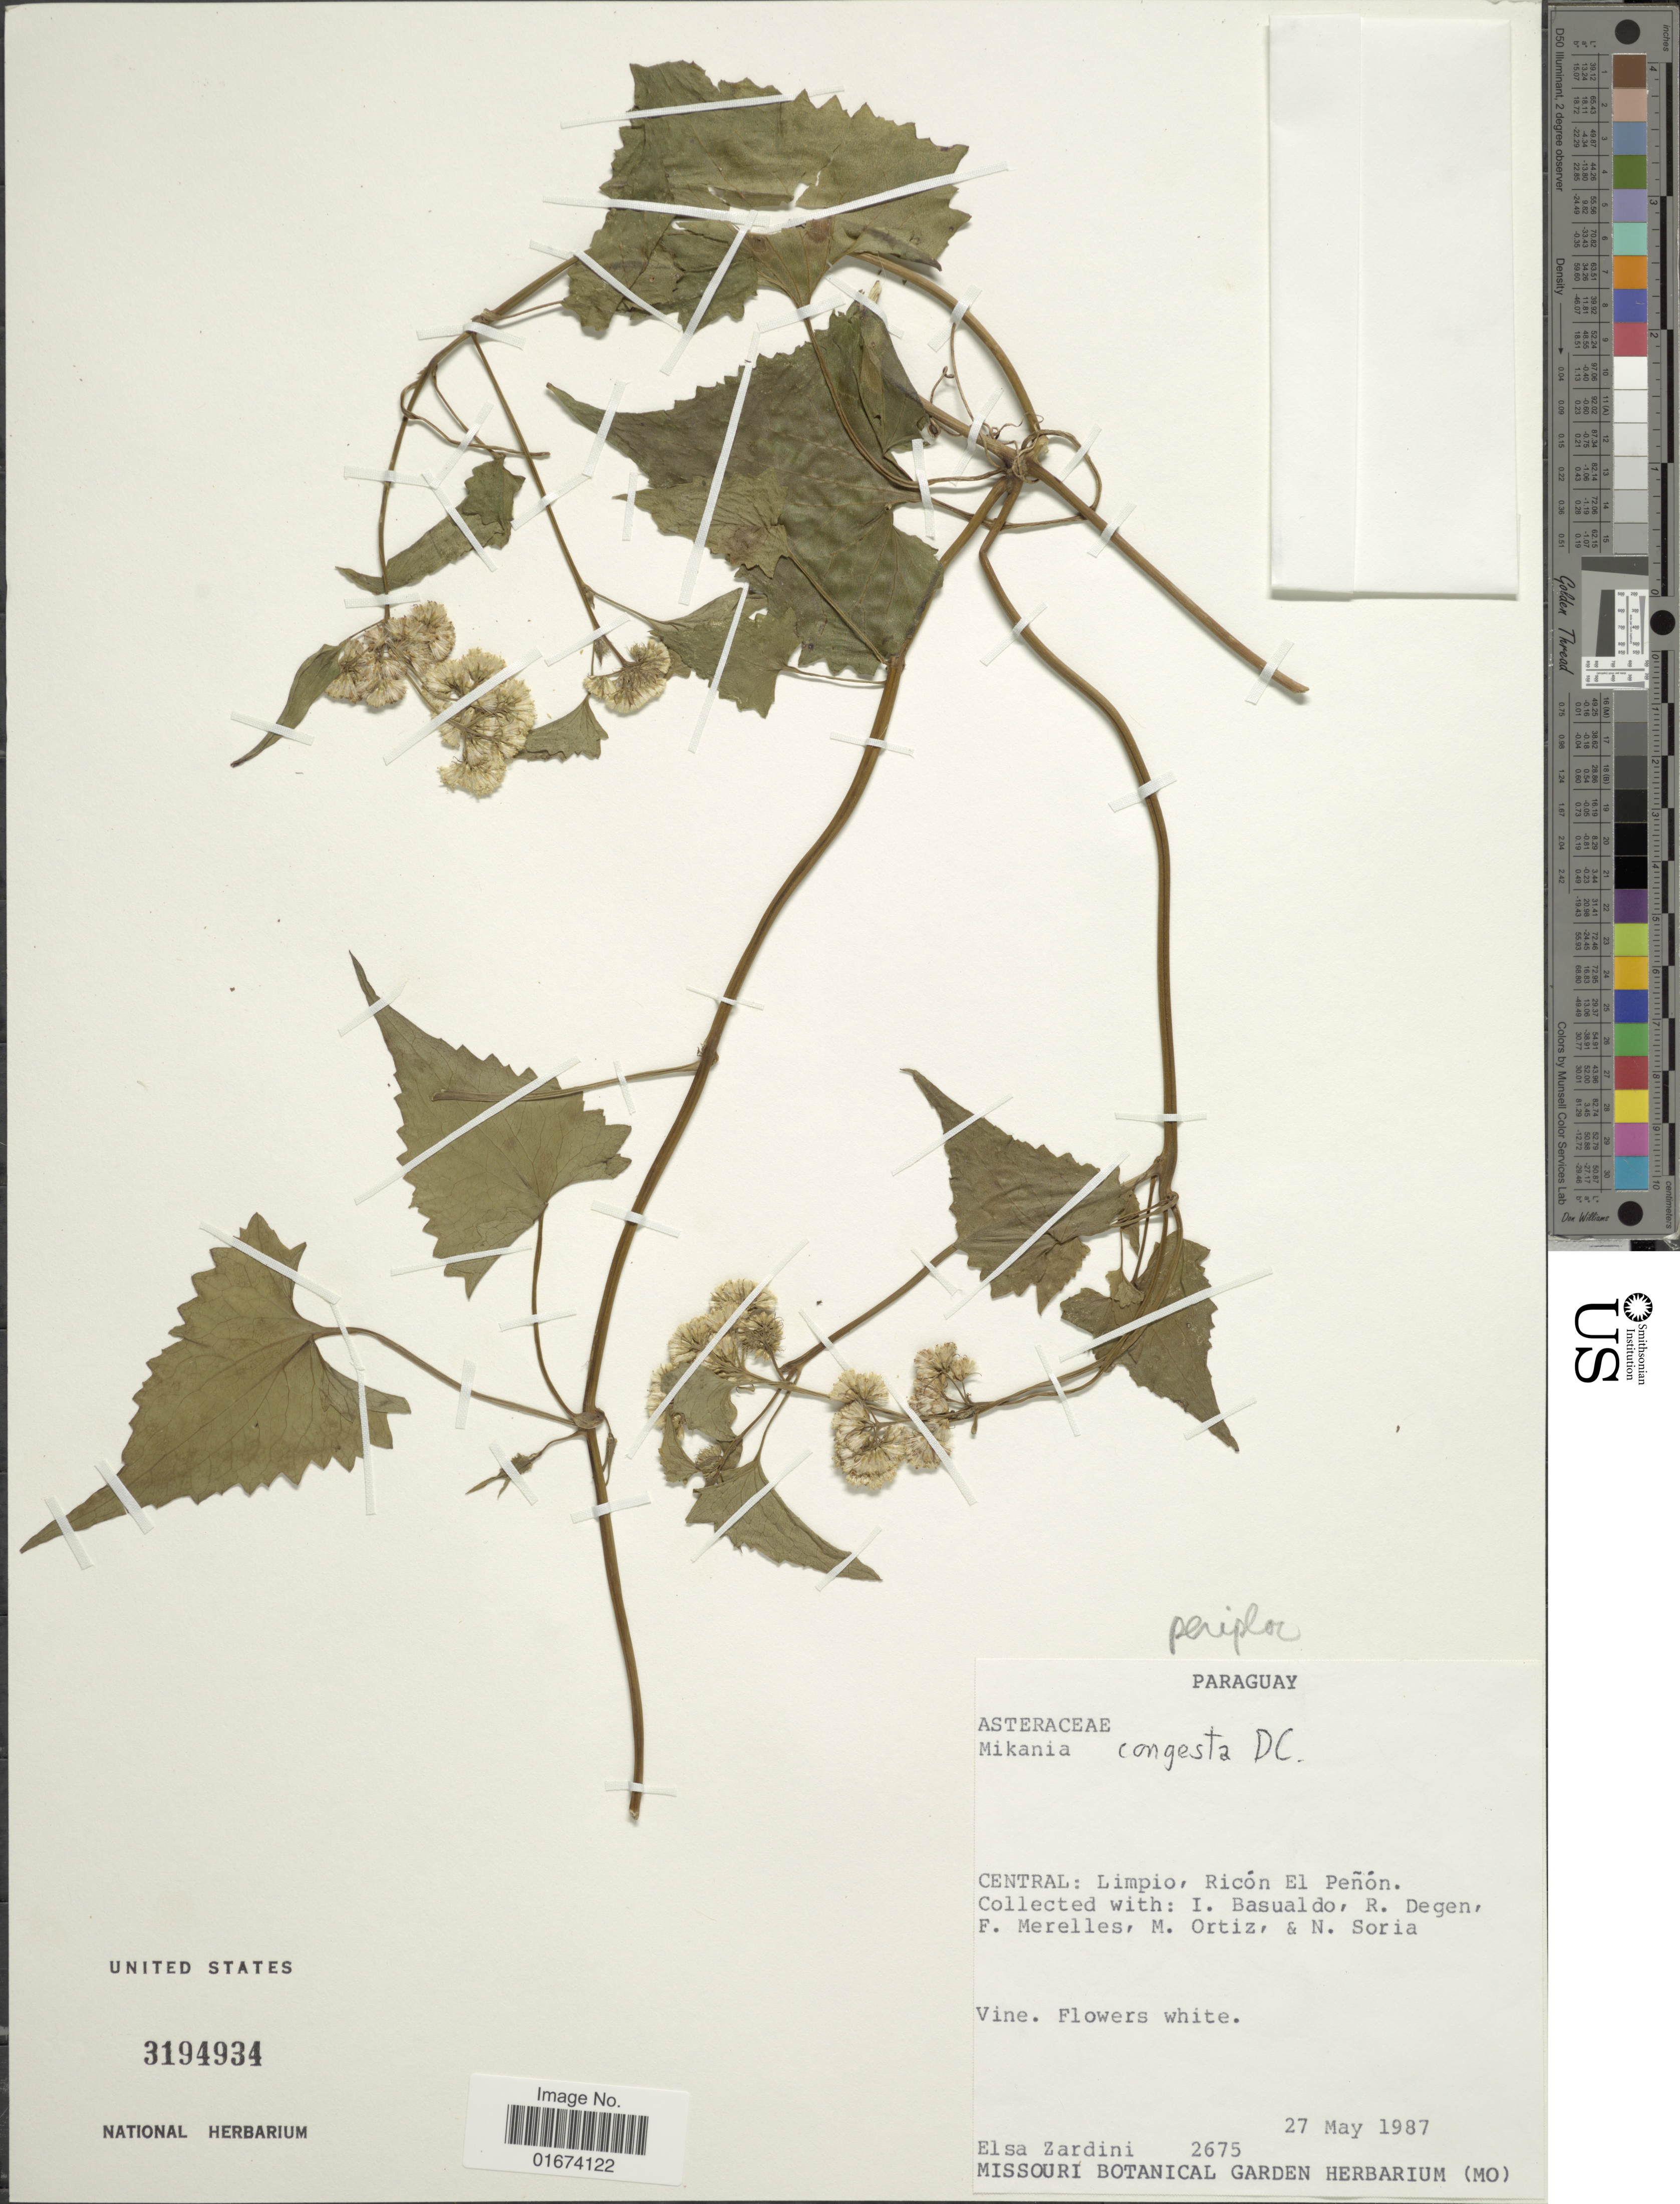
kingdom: Plantae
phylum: Tracheophyta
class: Magnoliopsida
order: Asterales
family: Asteraceae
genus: Mikania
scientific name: Mikania periplocifolia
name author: Hook. & Arn.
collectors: E. M. Zardini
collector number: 2675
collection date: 1987-05-27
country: Paraguay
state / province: Central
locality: Limpio, Ricón El Peñón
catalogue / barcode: US 3194934